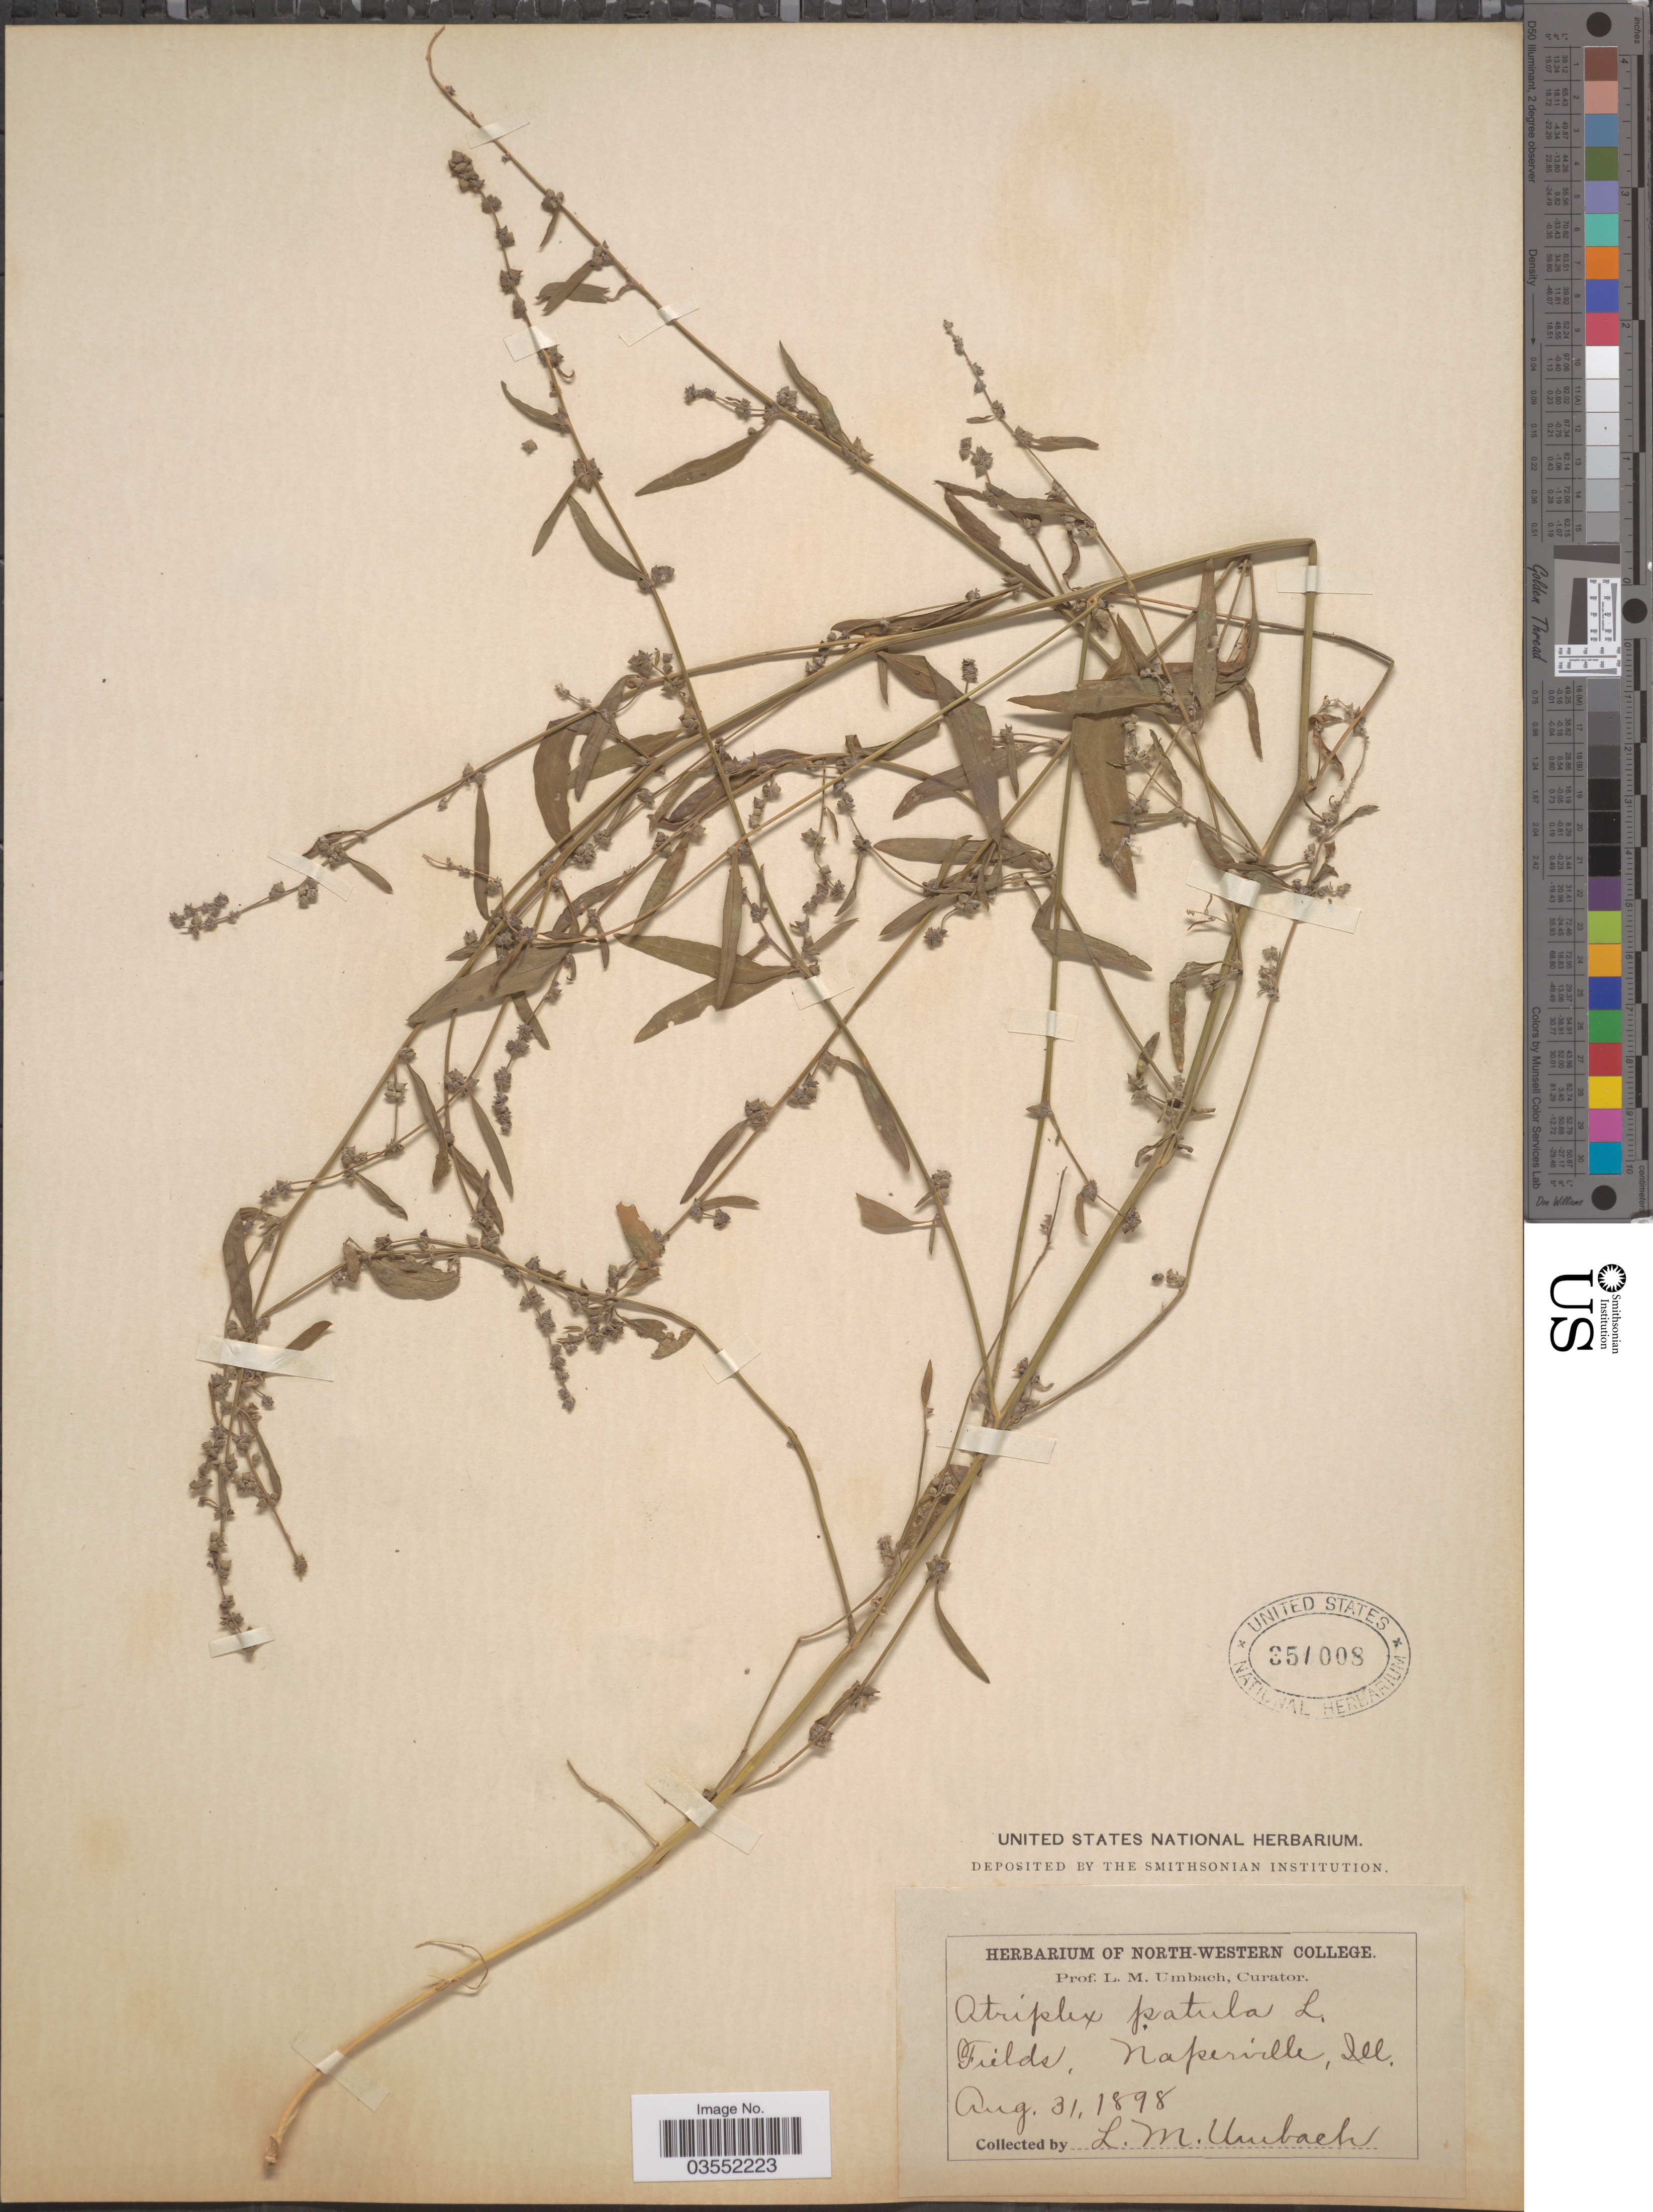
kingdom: Plantae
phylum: Tracheophyta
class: Magnoliopsida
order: Caryophyllales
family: Amaranthaceae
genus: Atriplex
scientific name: Atriplex littoralis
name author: L.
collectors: L. M. Umbach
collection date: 1898-08-31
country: United States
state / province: Illinois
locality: Fields, Naperville.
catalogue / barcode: US 351008